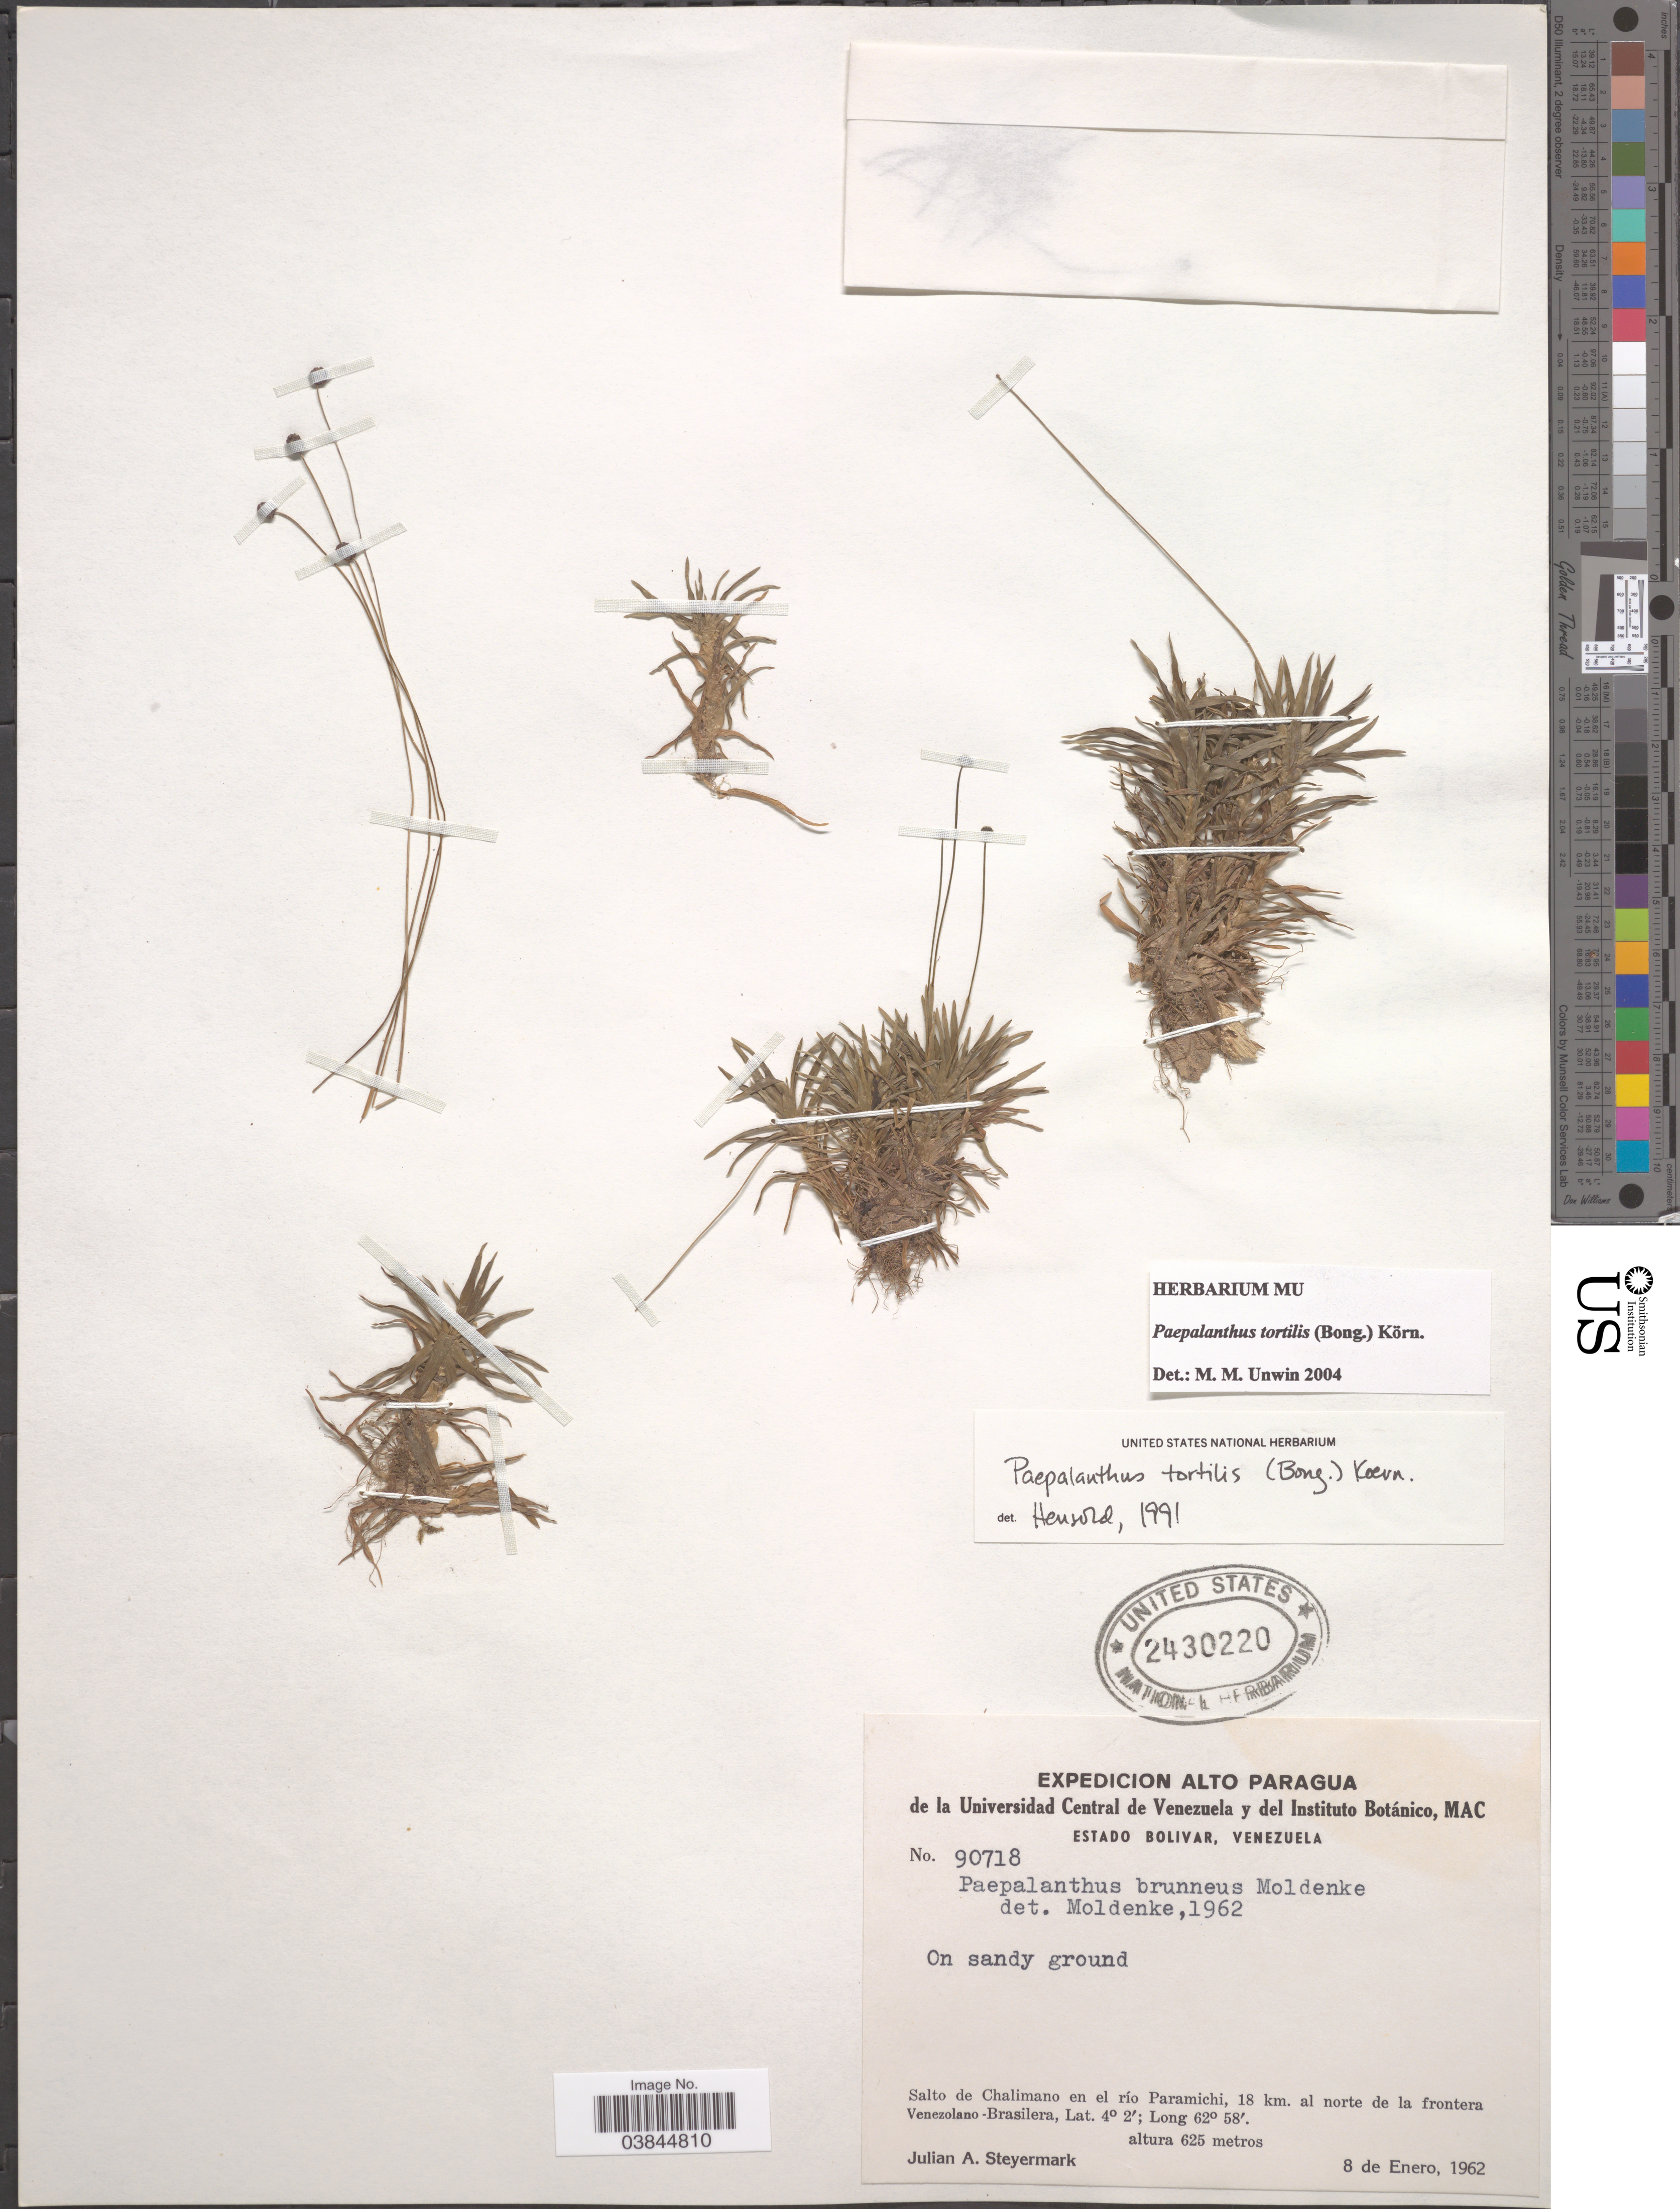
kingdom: Plantae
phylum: Tracheophyta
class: Liliopsida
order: Poales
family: Eriocaulaceae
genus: Paepalanthus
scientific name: Paepalanthus tortilis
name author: (Bong.) Koern.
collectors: J. Steyermark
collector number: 90718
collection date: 1962-01-08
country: Venezuela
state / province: Bolivar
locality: Alto Paragua. Salto de Chalimano en el río Paramichi, 18 km. al norte de la frontera Venezolano-Brasilera.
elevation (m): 625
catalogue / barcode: US 2430220